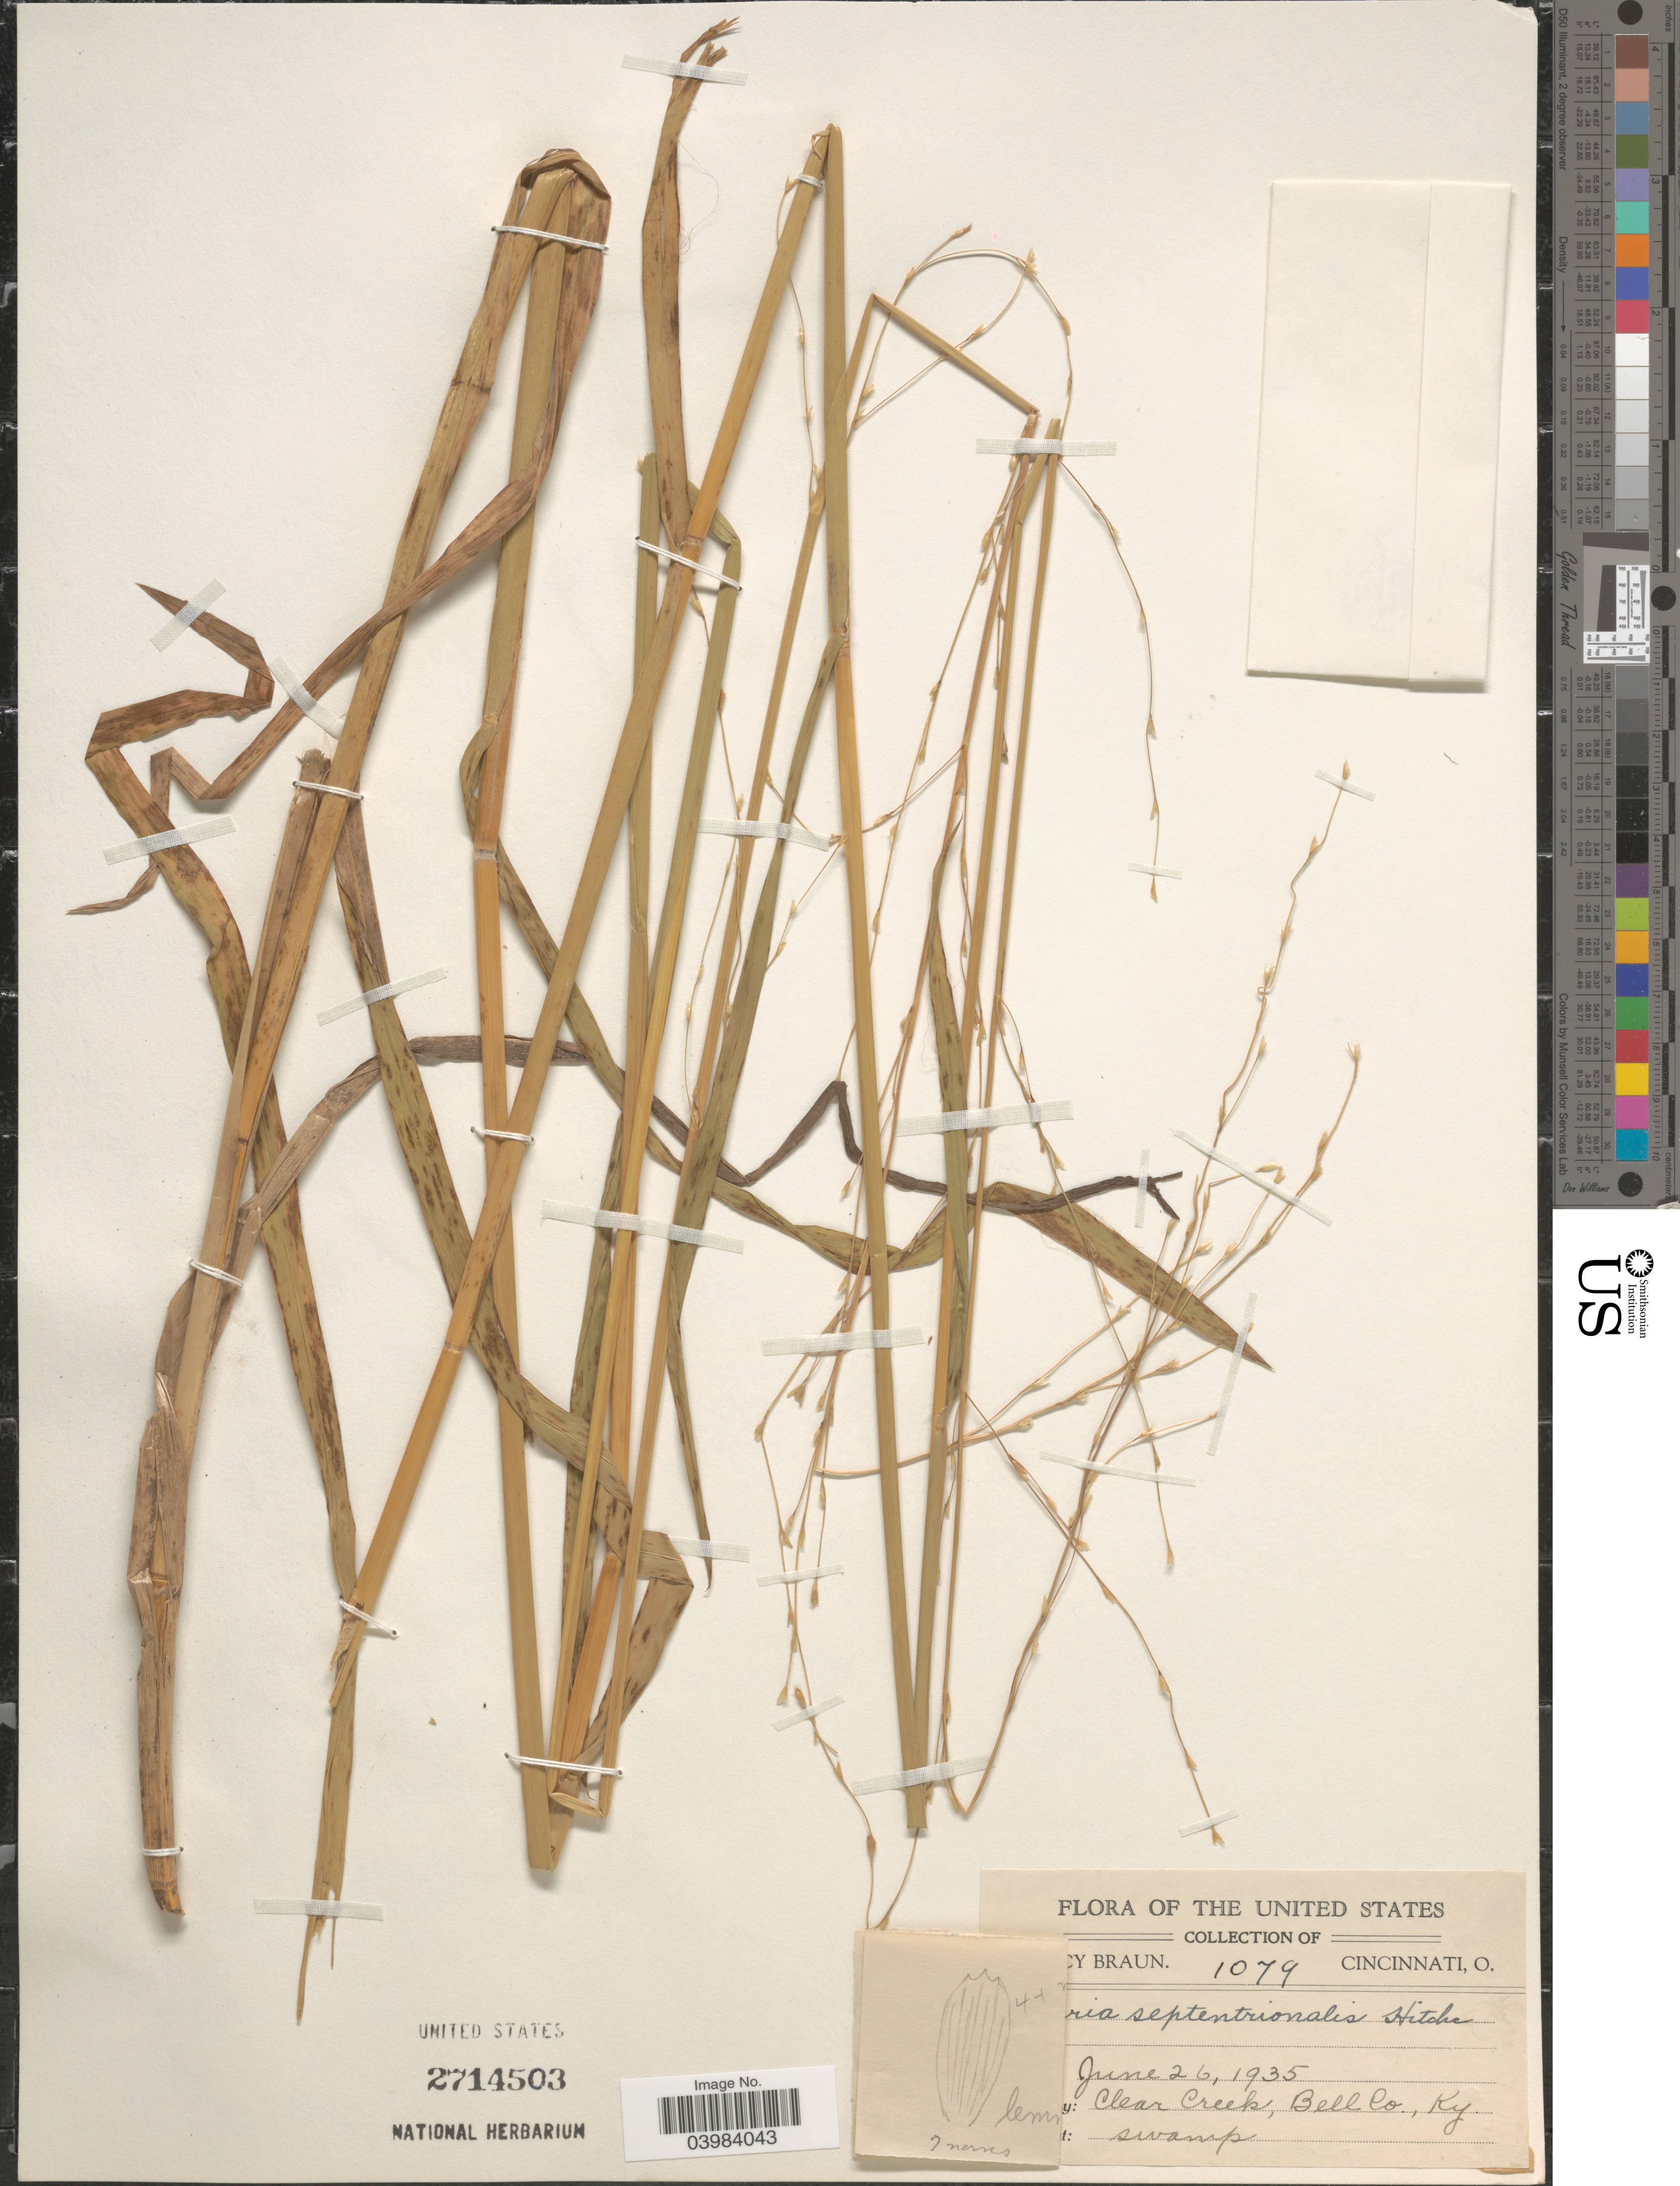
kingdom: Plantae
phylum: Tracheophyta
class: Liliopsida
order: Poales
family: Poaceae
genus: Glyceria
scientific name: Glyceria septentrionalis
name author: Hitchc.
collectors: E. L. Braun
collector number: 1079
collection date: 1935-06-26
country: United States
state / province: Kentucky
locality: Clear Creek, Bell Co.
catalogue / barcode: US 2714503